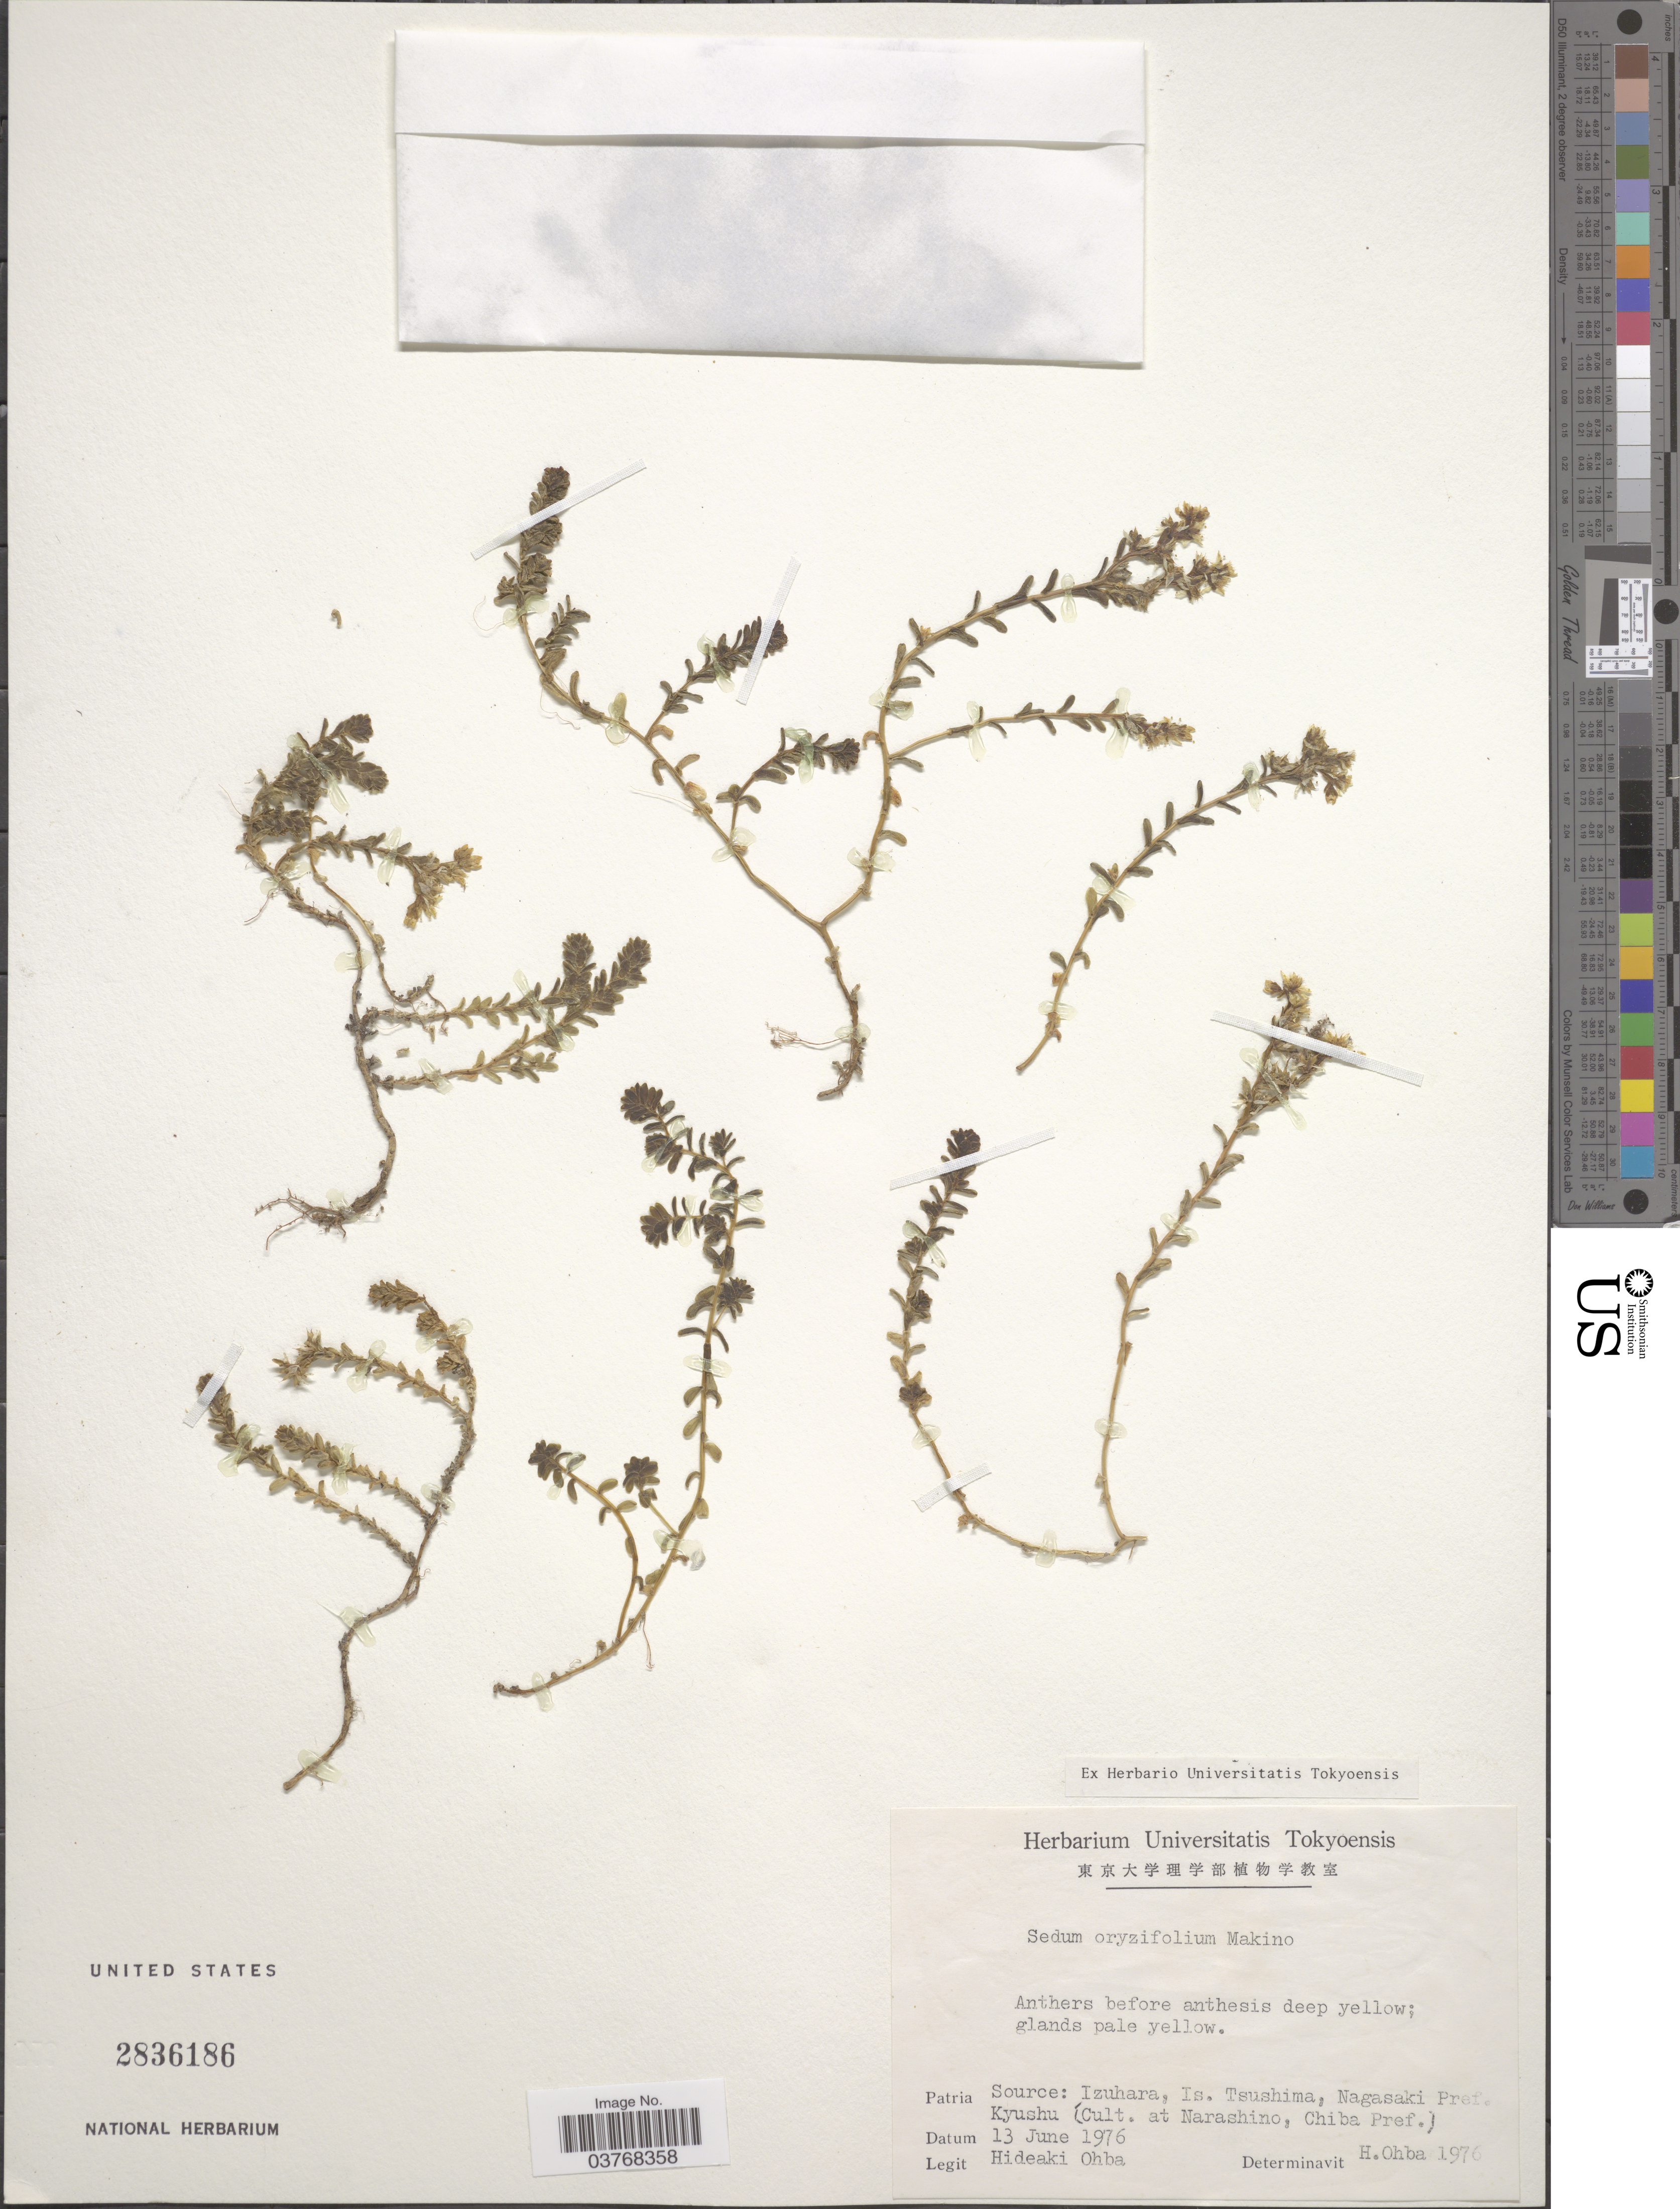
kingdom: Plantae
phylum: Tracheophyta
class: Magnoliopsida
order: Saxifragales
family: Crassulaceae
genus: Sedum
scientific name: Sedum oryzifolium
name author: Makino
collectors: H. Ohba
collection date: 1976-06-13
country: Japan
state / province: Tiba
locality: Narashino, Chiba Pref.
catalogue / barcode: US 2836186